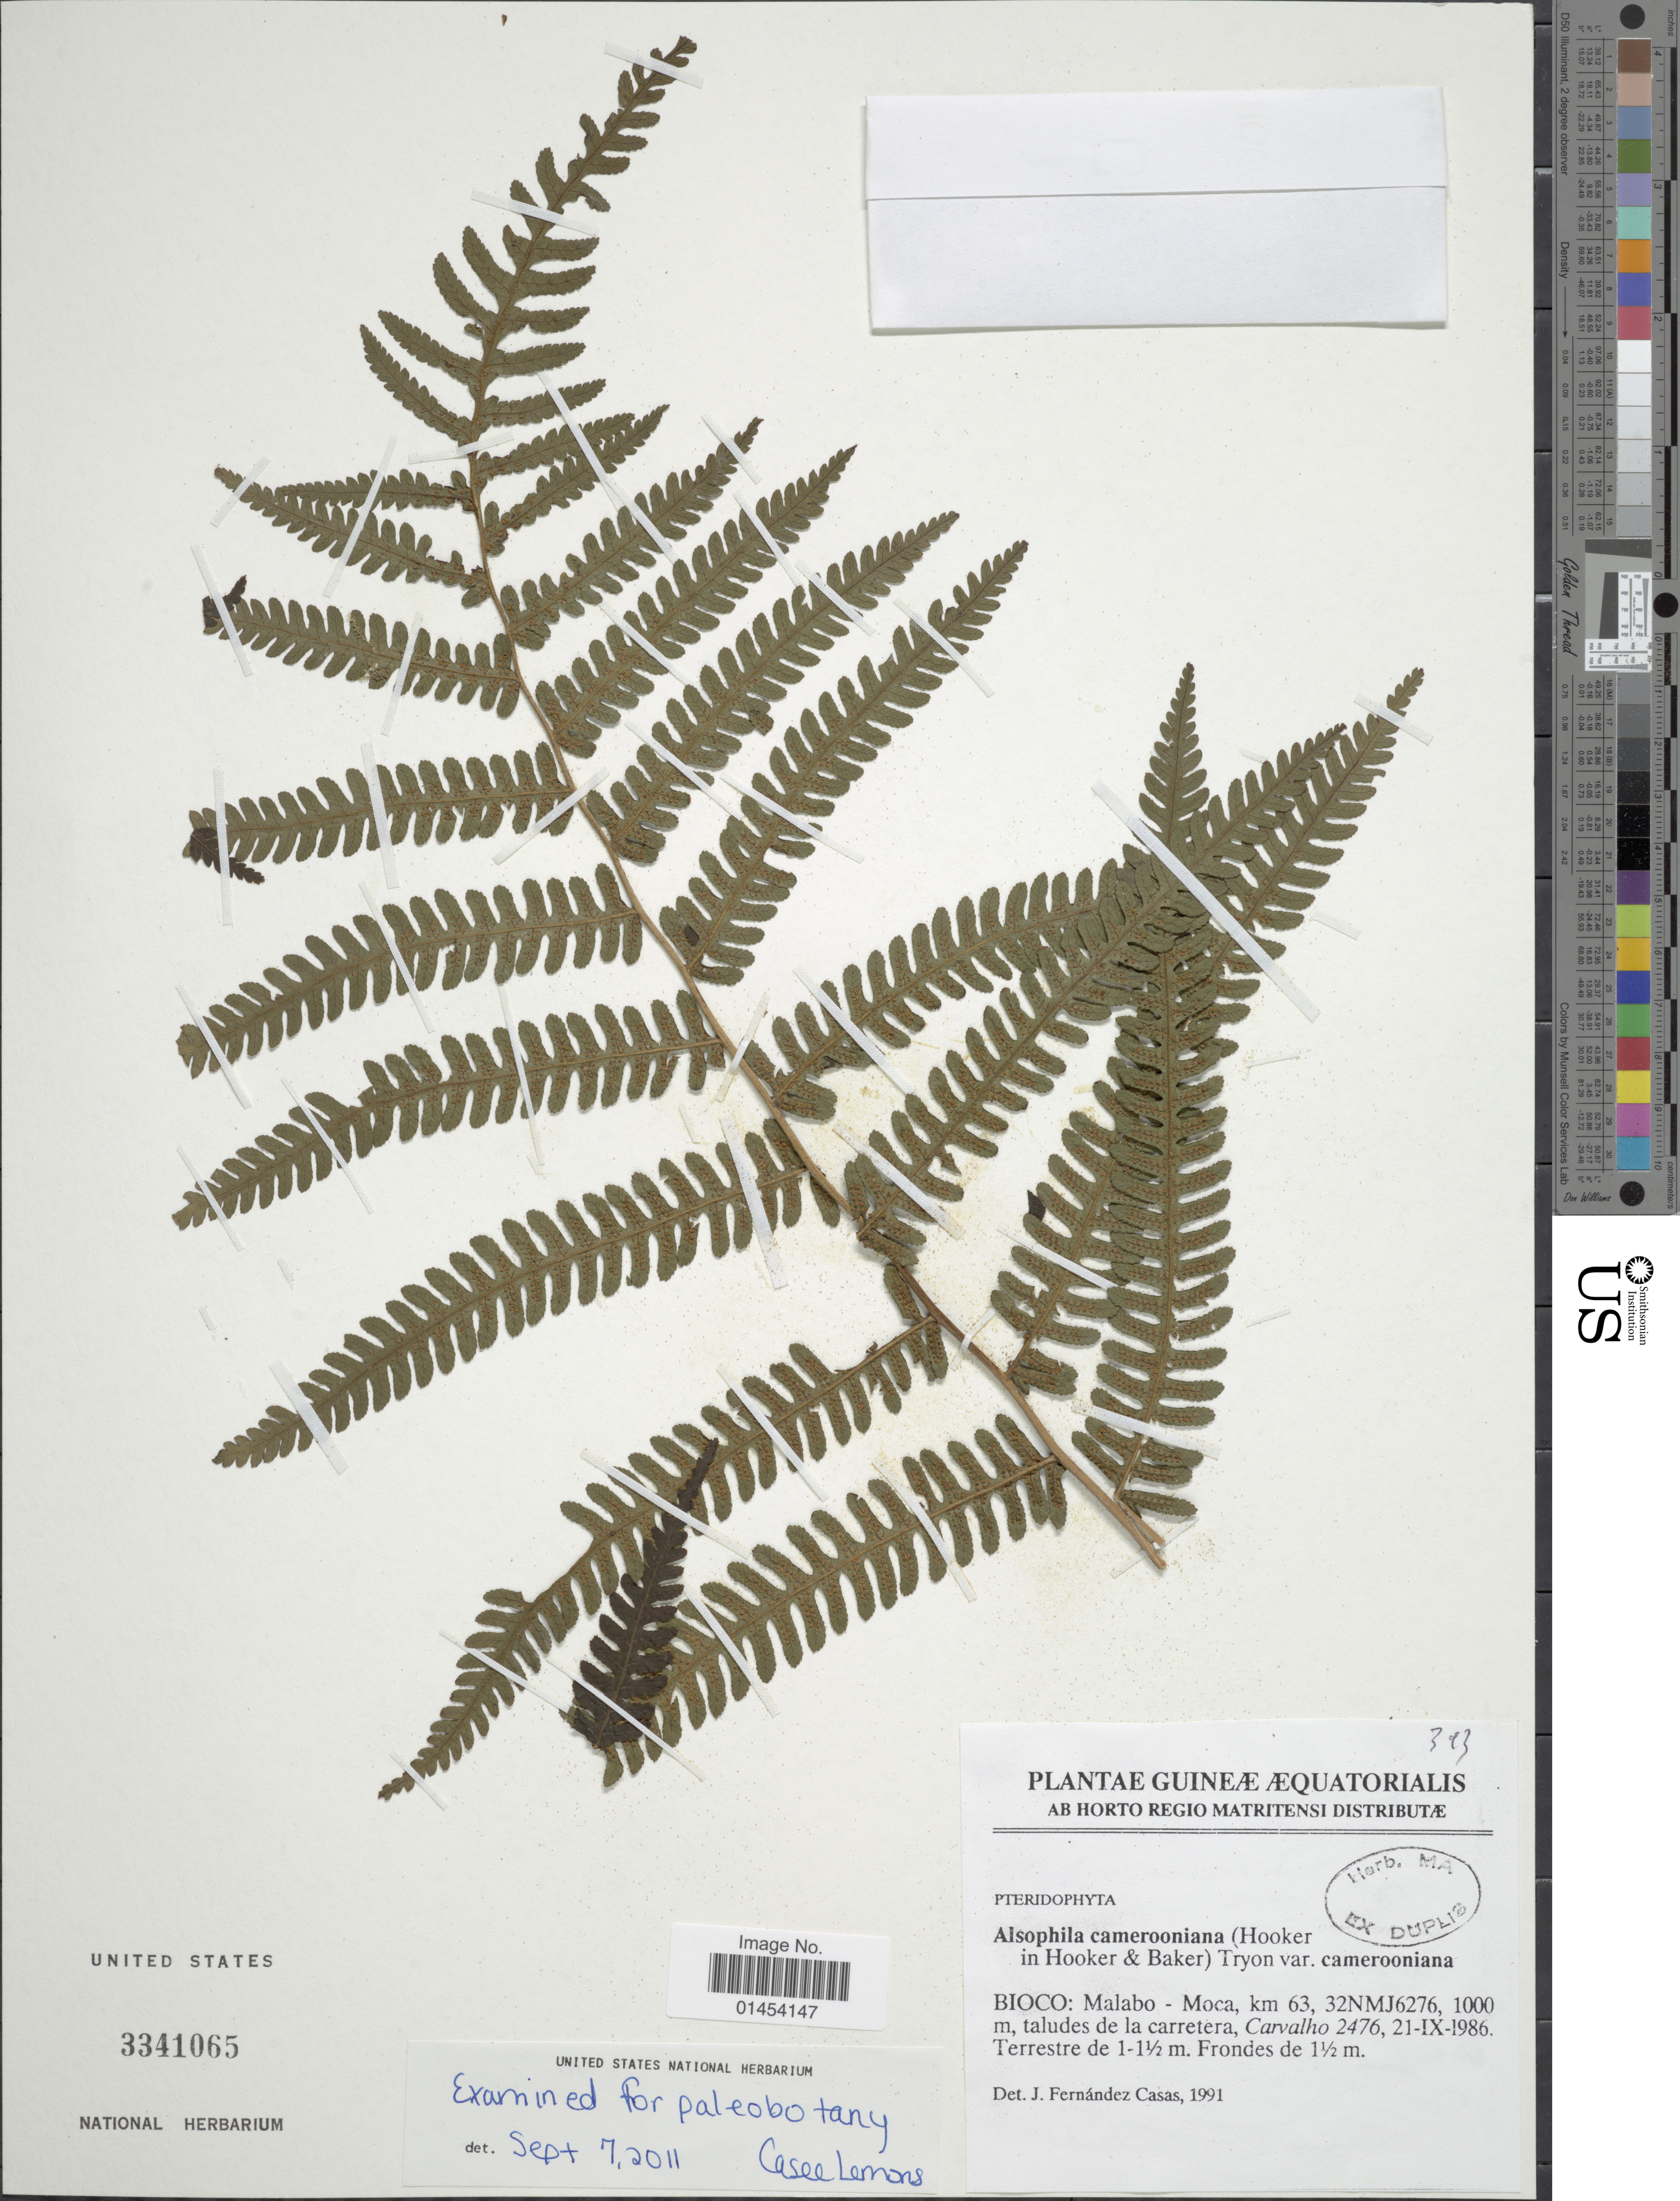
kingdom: Plantae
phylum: Tracheophyta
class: Polypodiopsida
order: Cyatheales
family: Cyatheaceae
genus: Cyathea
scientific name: Cyathea camerooniana var. camerooniana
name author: Hook.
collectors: Carvalho, --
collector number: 2476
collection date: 1986-09-21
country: Equatorial Guinea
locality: Bioco: Malabo - Moca, km 63, 32NMJ6276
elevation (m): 1000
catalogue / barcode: US 3341065